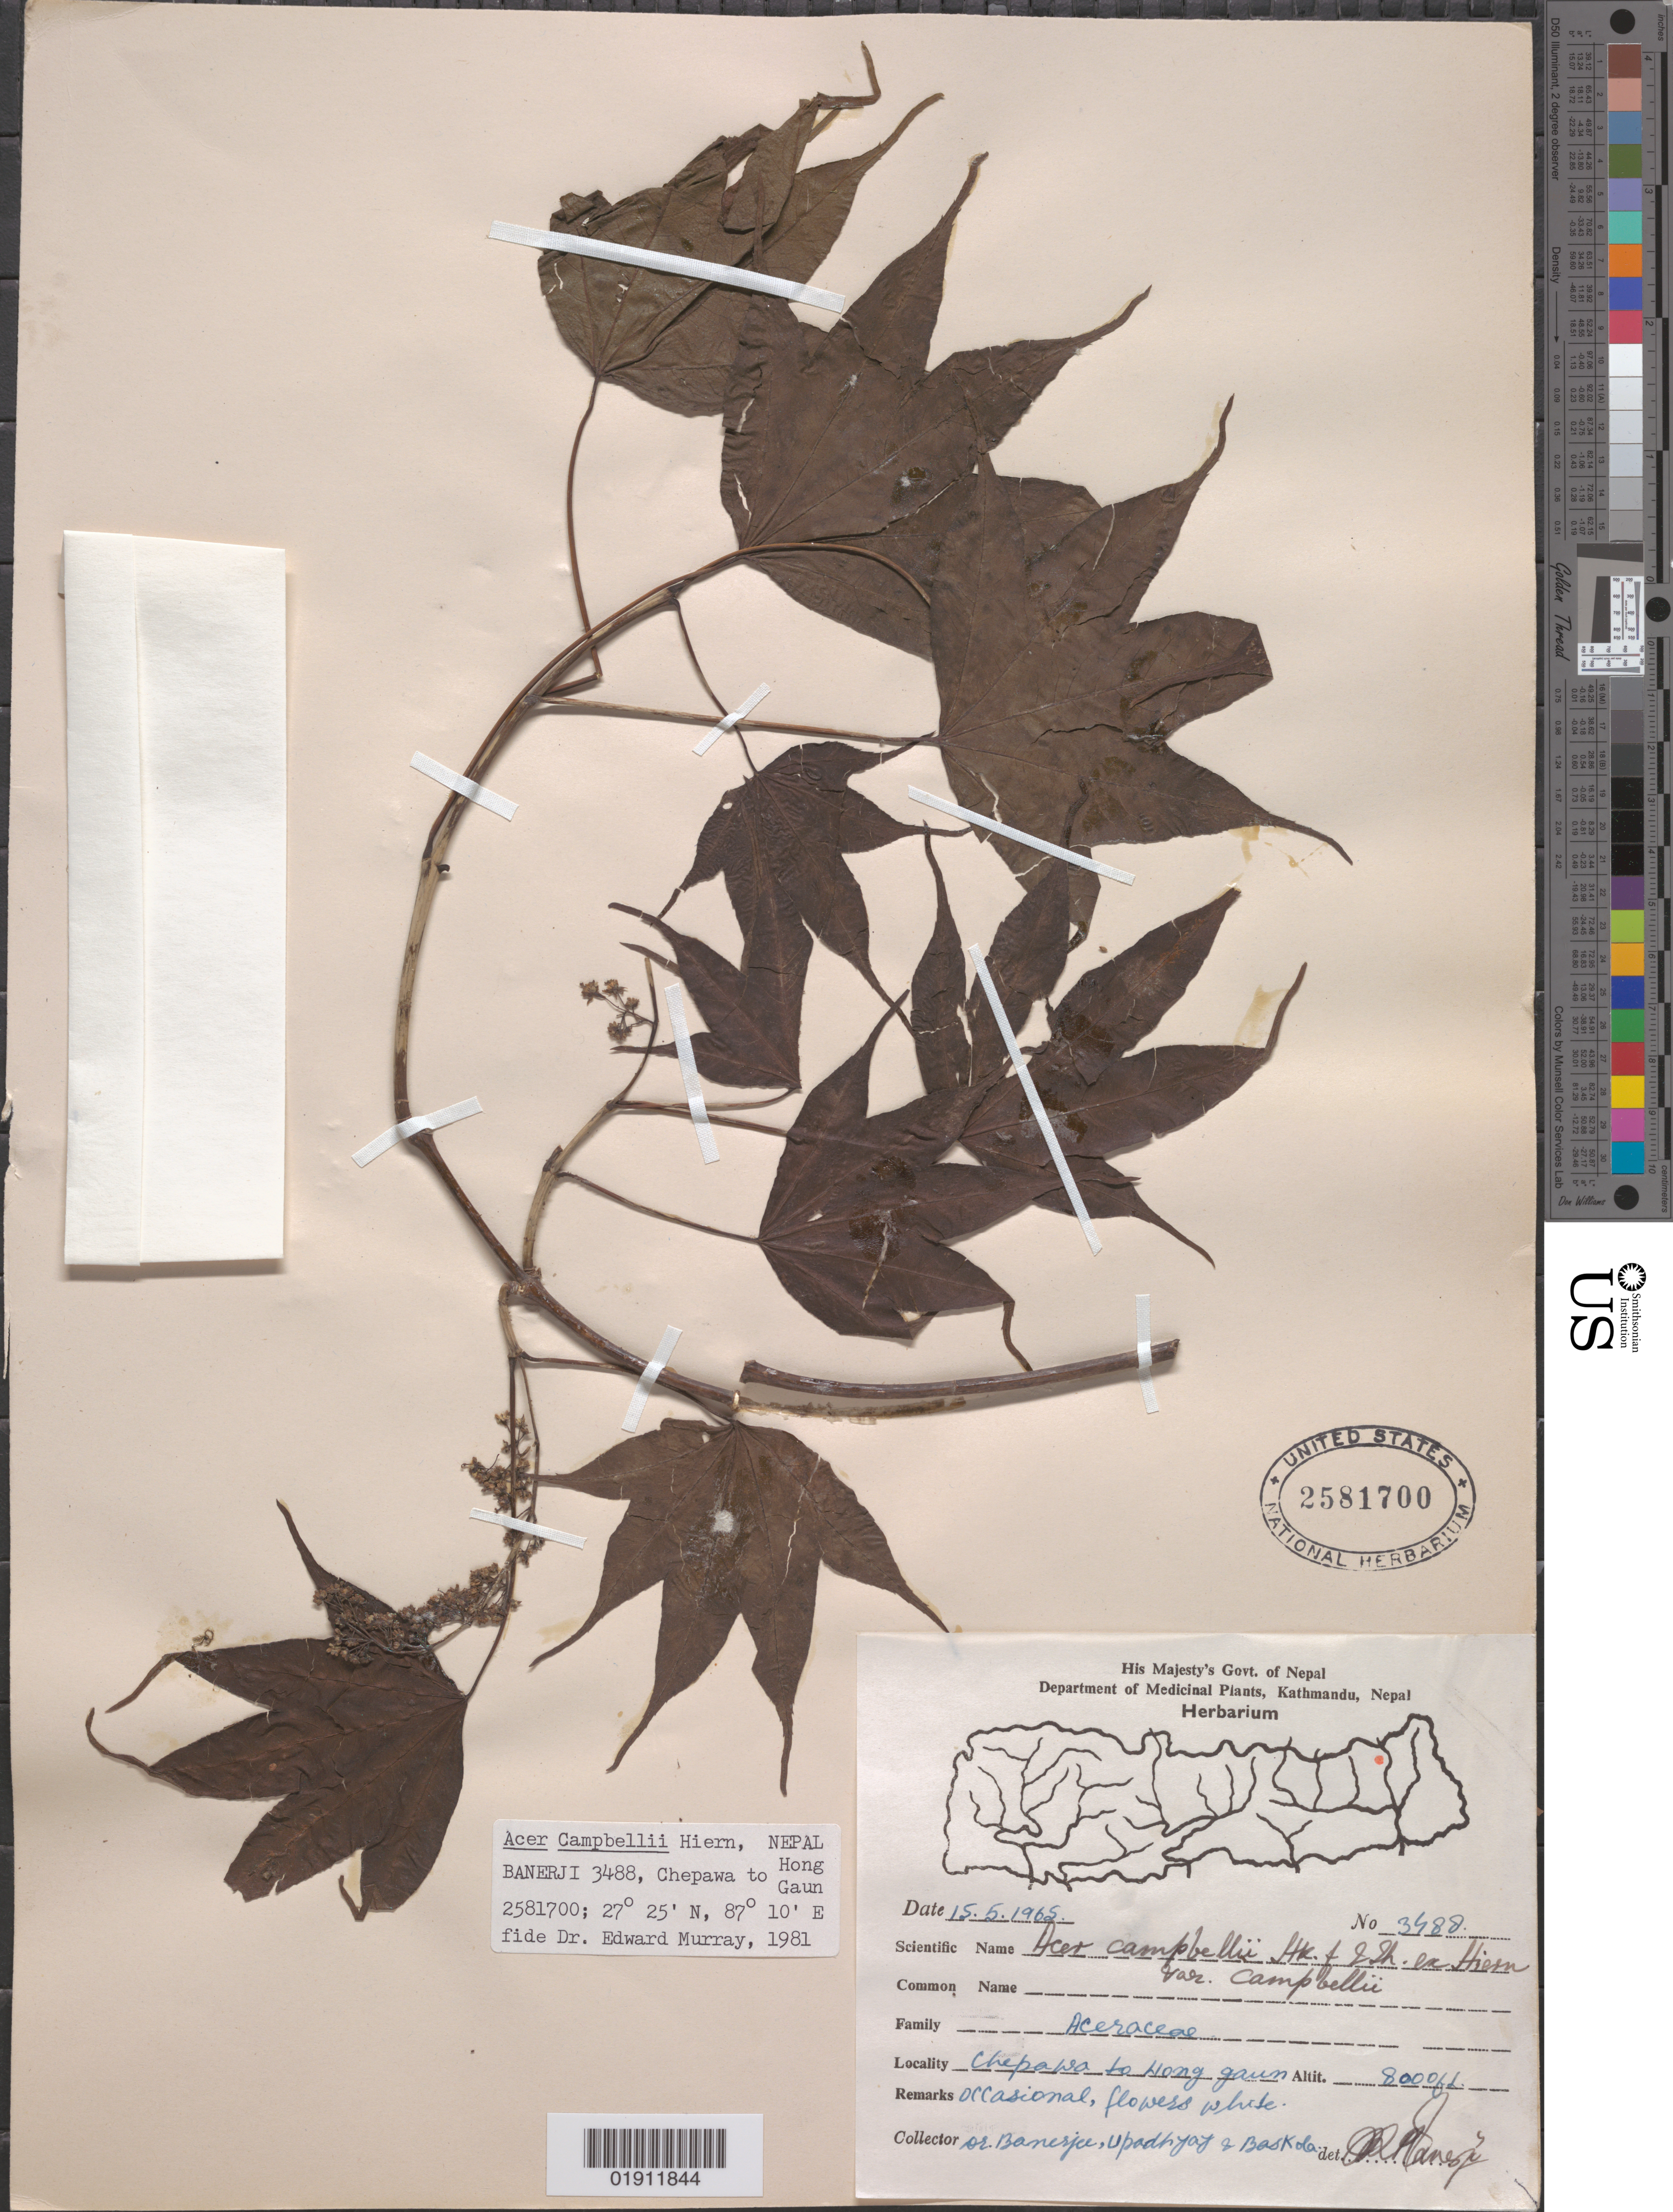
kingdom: Plantae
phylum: Tracheophyta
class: Magnoliopsida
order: Sapindales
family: Sapindaceae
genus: Acer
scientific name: Acer campbellii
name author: Hook. f. & Thomson ex Hiern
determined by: Murray, Edward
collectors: M. Banerji, Upadhyay, -- & -. Baskda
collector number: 3488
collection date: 1965-05-15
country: Nepal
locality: Chepawa to Hong gaun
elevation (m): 2438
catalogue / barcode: US 2581700